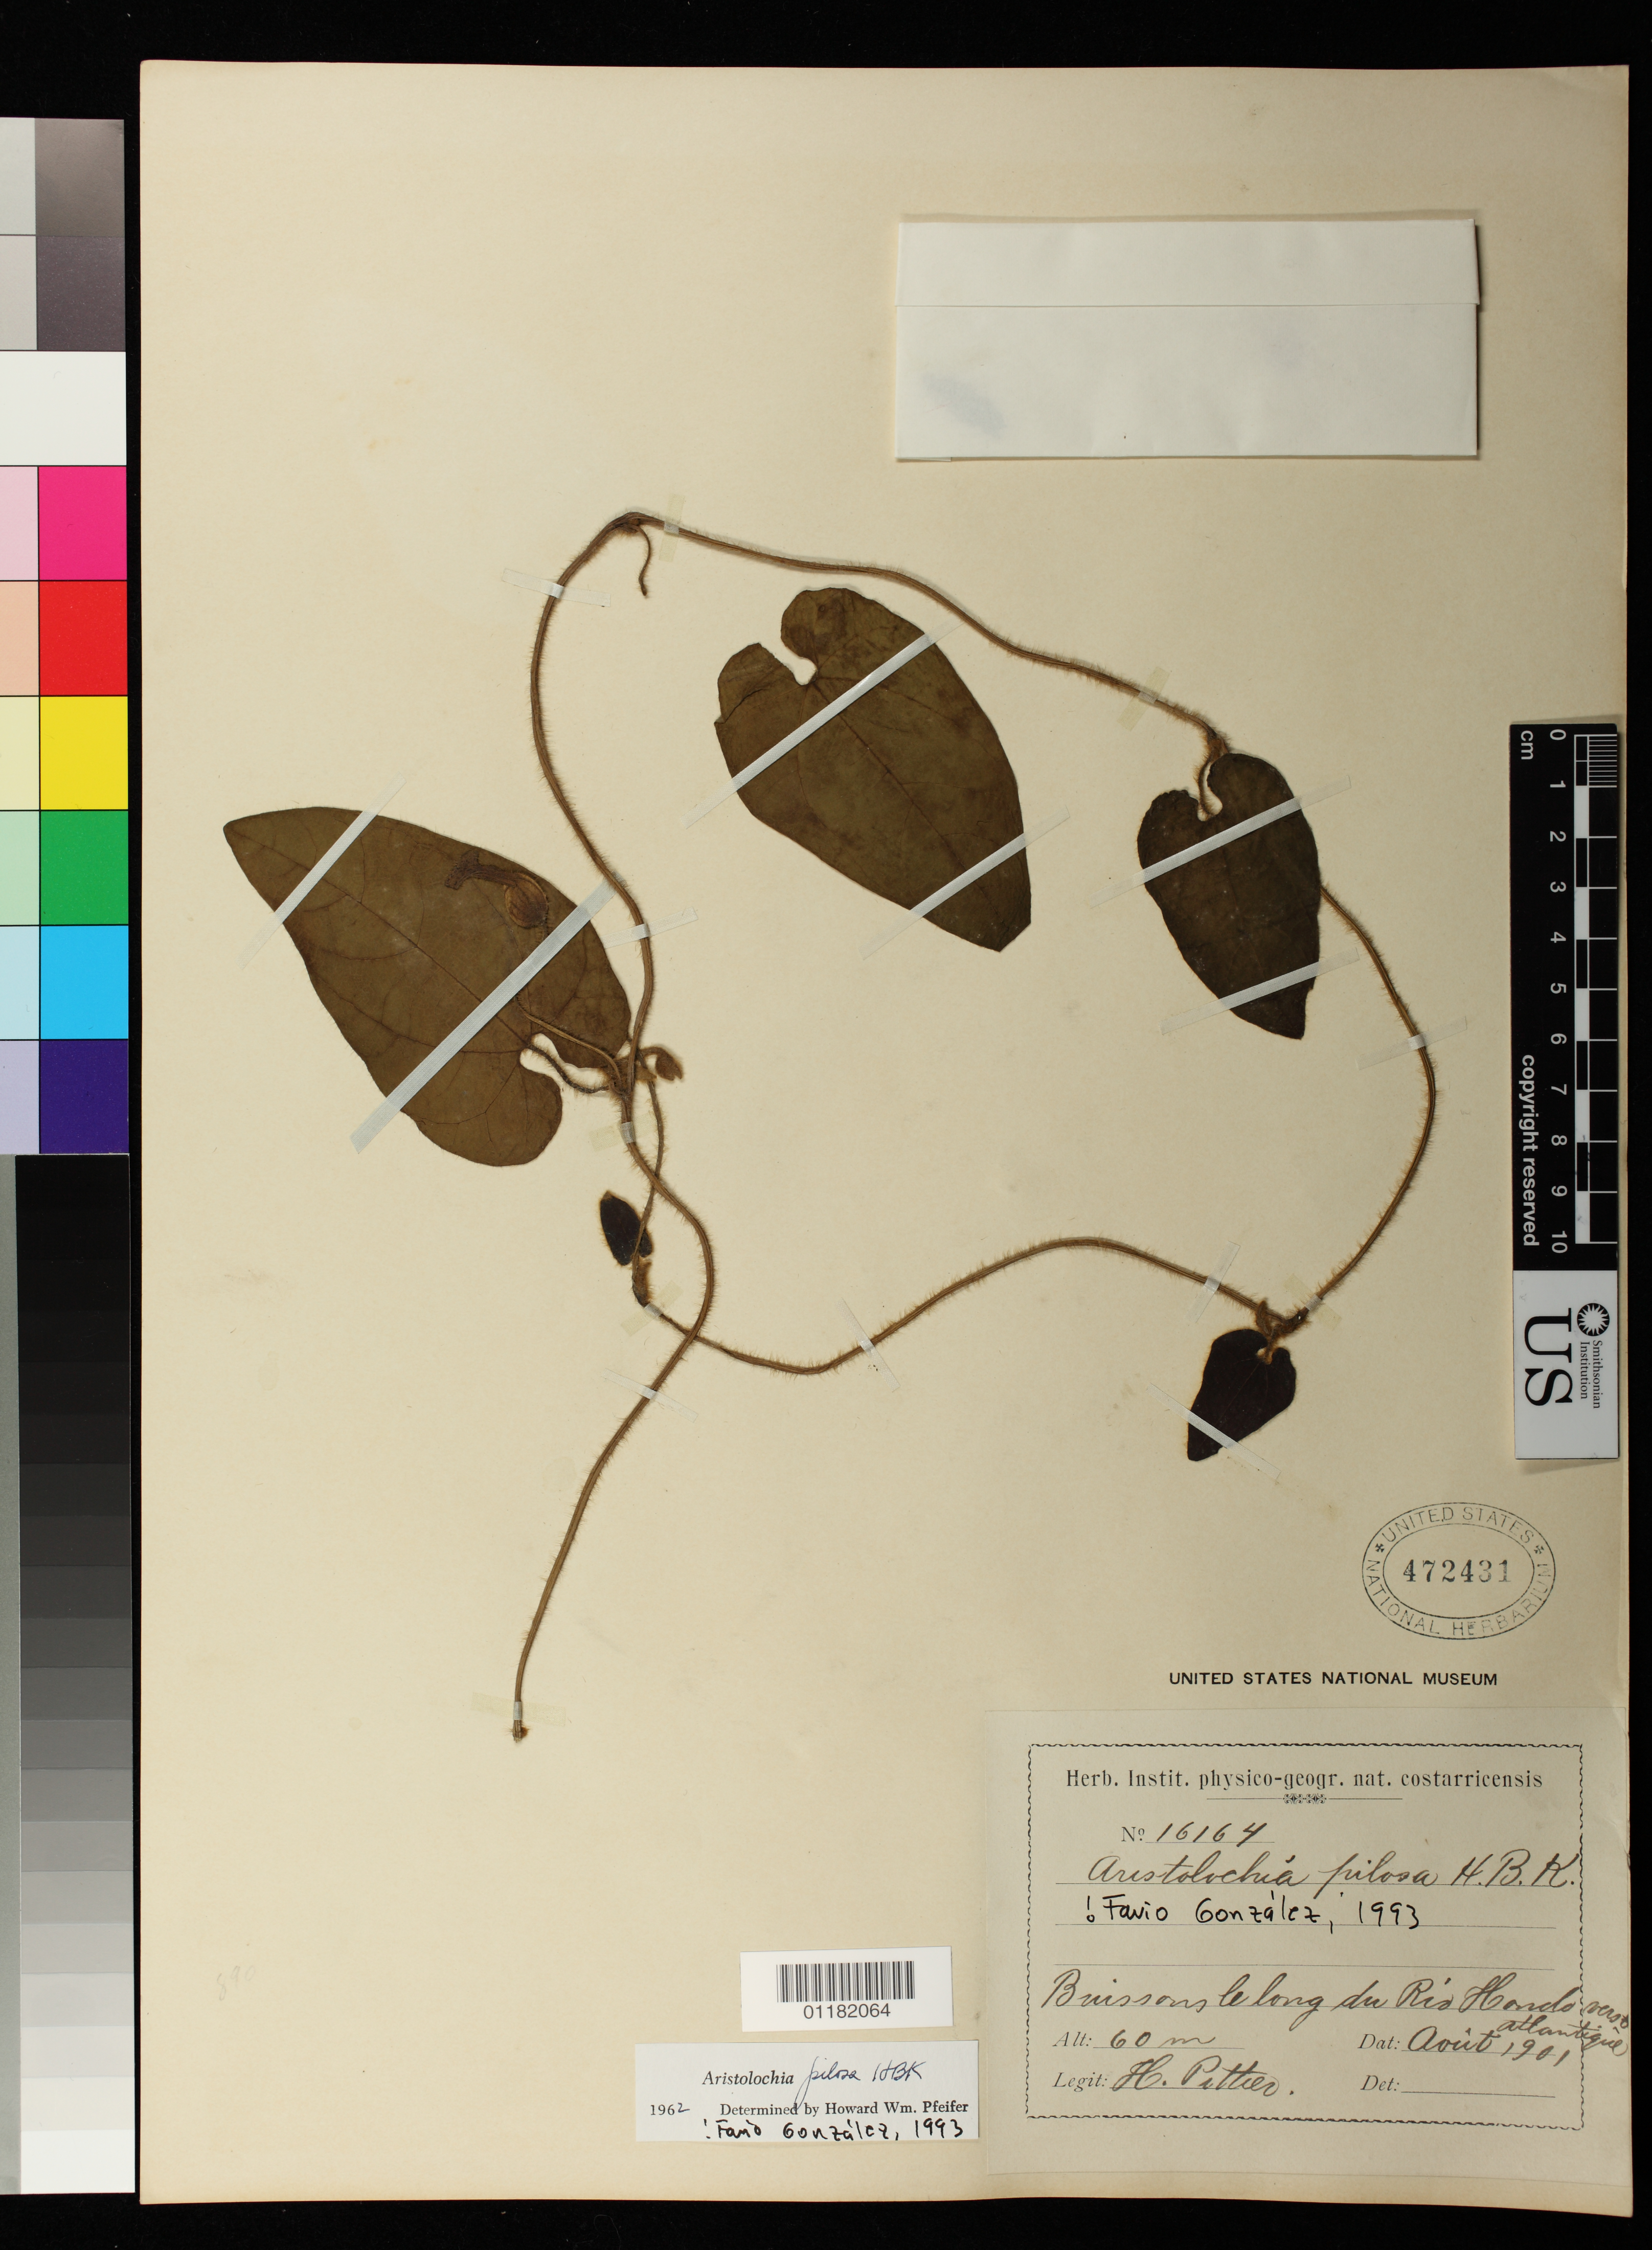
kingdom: Plantae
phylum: Tracheophyta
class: Magnoliopsida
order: Piperales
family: Aristolochiaceae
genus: Aristolochia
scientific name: Aristolochia pilosa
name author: Kunth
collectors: H. F. Pittier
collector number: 16164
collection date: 1901-08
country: Costa Rica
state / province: Limón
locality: Buissons le long du Rio Hondo verso atlantique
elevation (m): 60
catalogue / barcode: US 472431